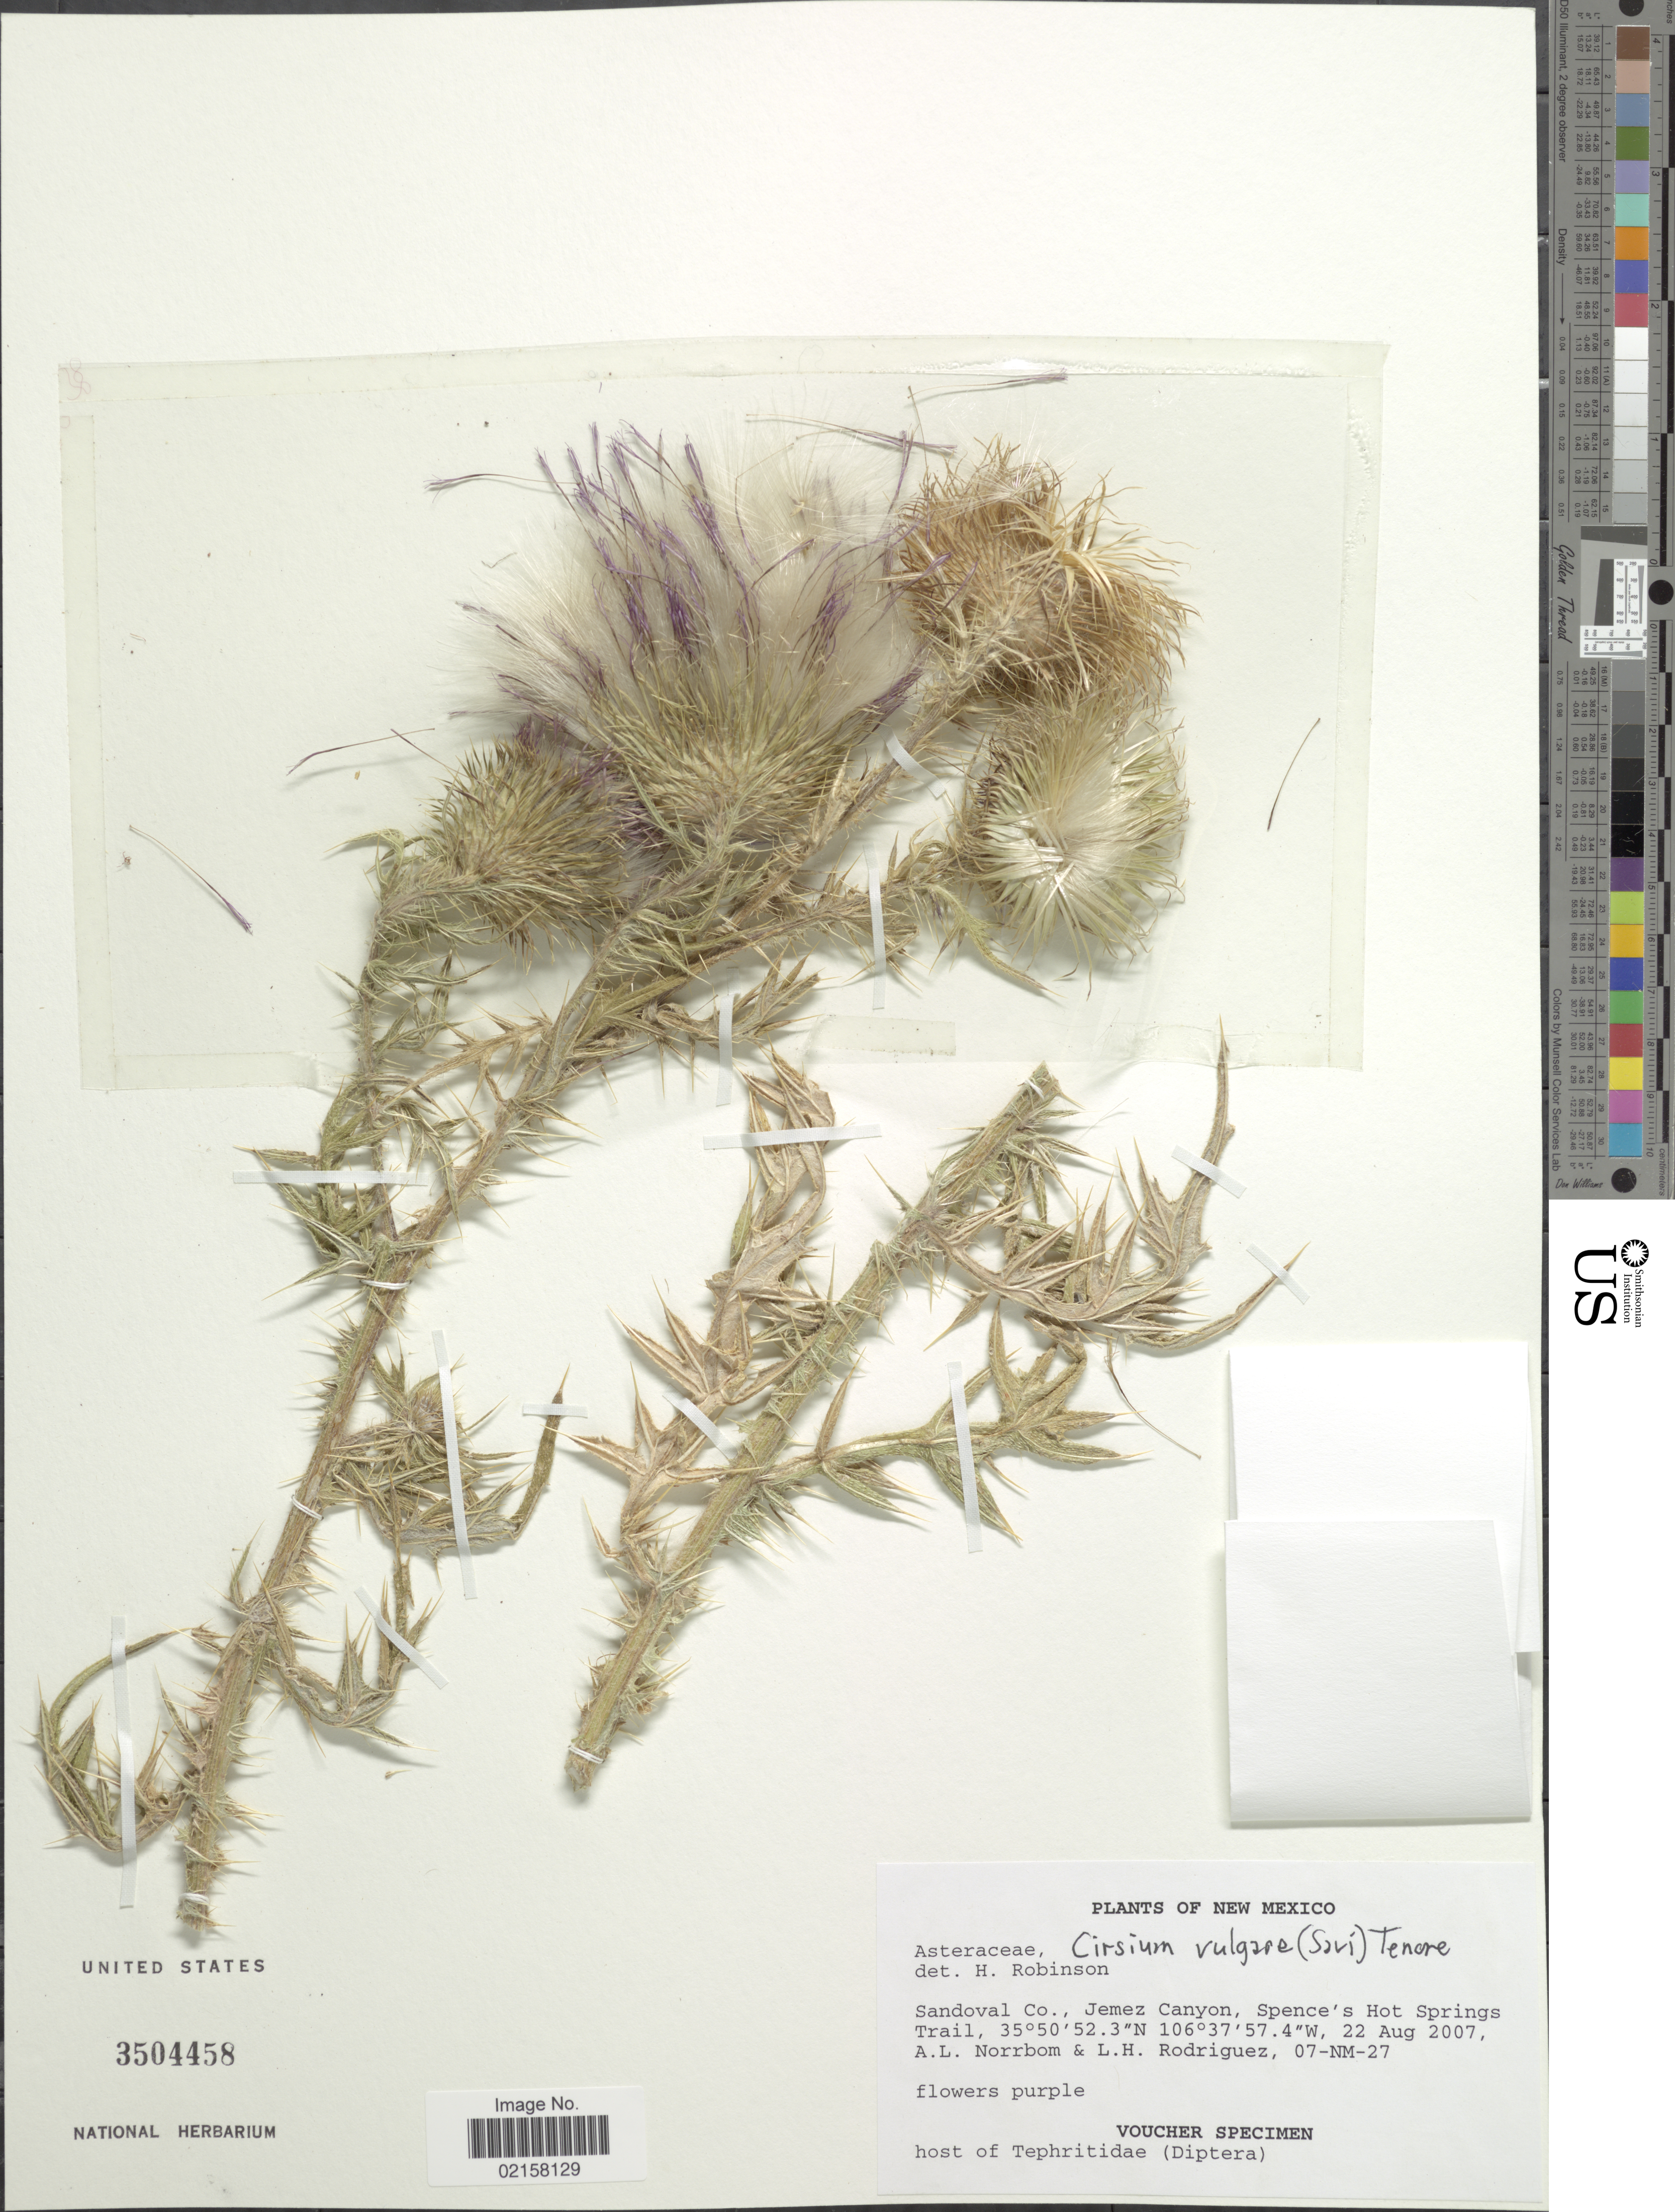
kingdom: Plantae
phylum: Tracheophyta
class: Magnoliopsida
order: Asterales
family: Asteraceae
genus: Cirsium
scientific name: Cirsium vulgare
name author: (Savi) Ten.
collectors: A. L. Norrbom & L. Rodriguez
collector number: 07-NM-27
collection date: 2007-08-22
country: United States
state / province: New Mexico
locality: Sandoval Co., Jemez Canyon, Spence's Hot Springs Trail.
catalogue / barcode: US 3504458